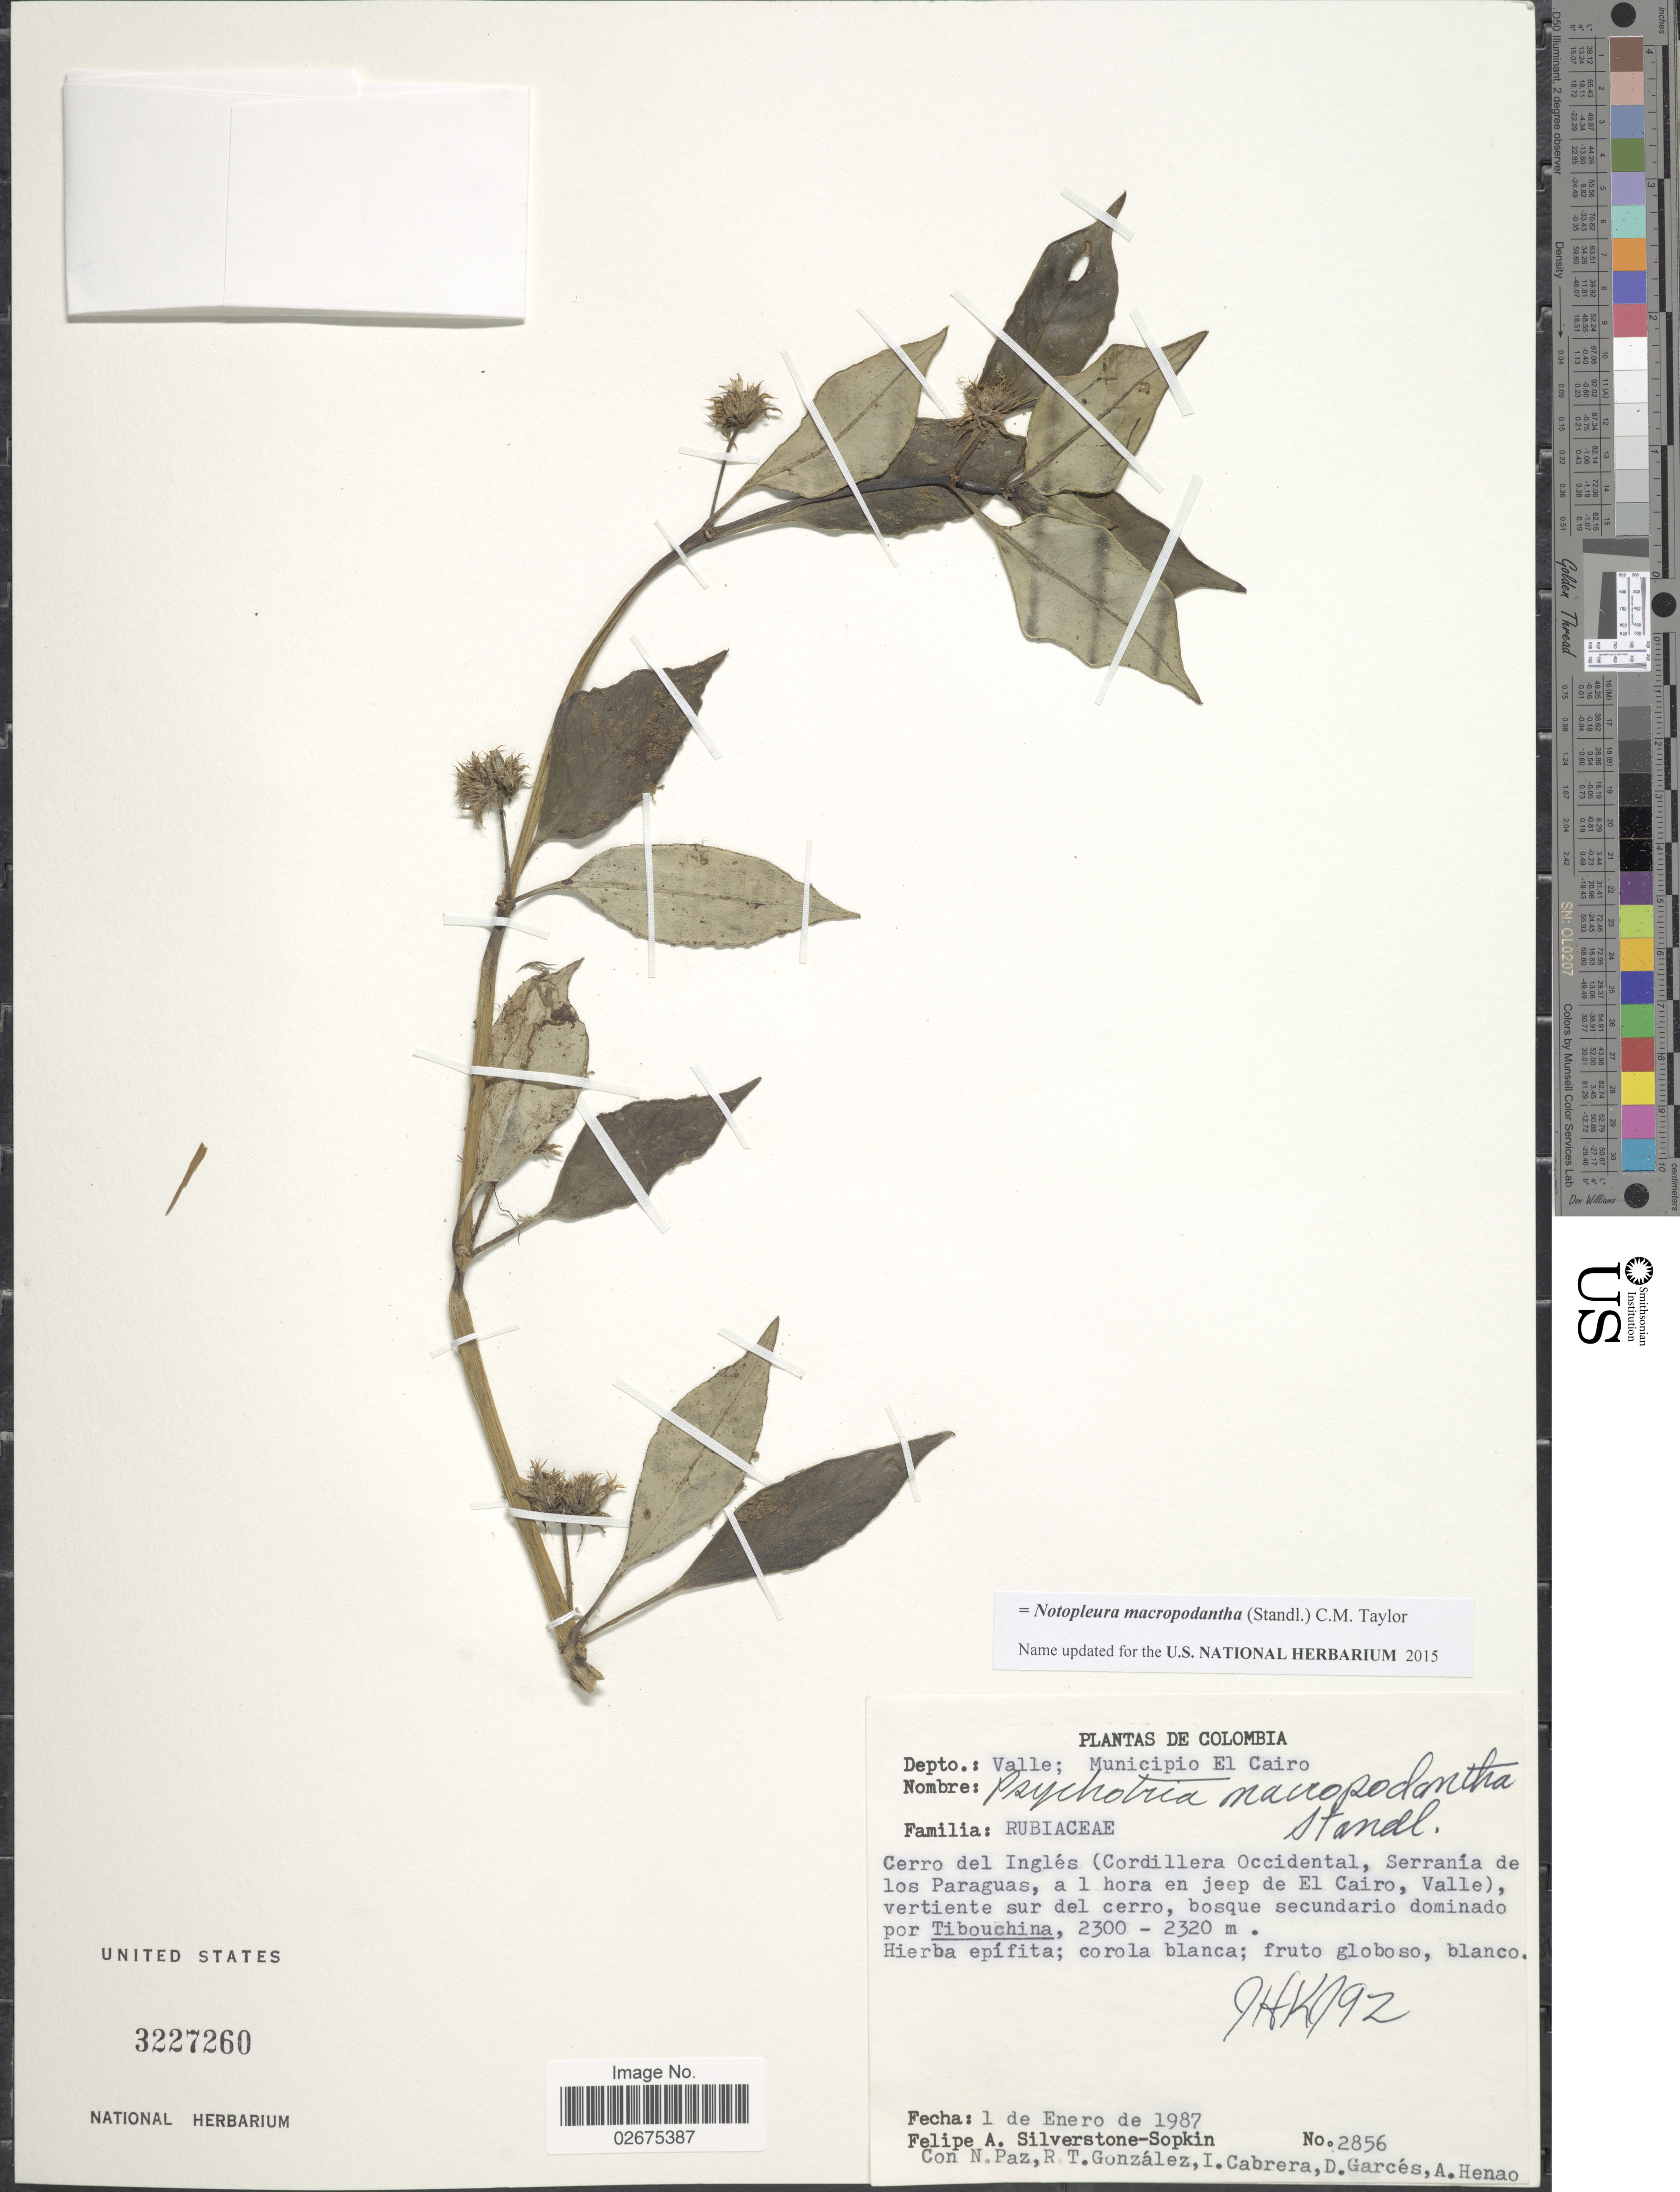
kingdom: Plantae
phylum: Tracheophyta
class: Magnoliopsida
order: Gentianales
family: Rubiaceae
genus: Notopleura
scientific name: Notopleura macropodantha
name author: (Standl.) C.M. Taylor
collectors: P. A. Silverstone-Sopkin, N. Paz, R. Gonzalez, I. Cabrera & et al.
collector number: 2856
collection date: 1987-01-01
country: Colombia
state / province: Valle del Cauca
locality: Depto.: Valle; Municipio El Cairo, Cerro del Inglés (Cordillera Occidental, Serranía de los Paraguas, a 1 hora en jeep de El Cairo, Valle), vertiente sur del cerro, bosque secundario dominado por Tibouchina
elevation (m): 2300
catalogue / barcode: US 3227260